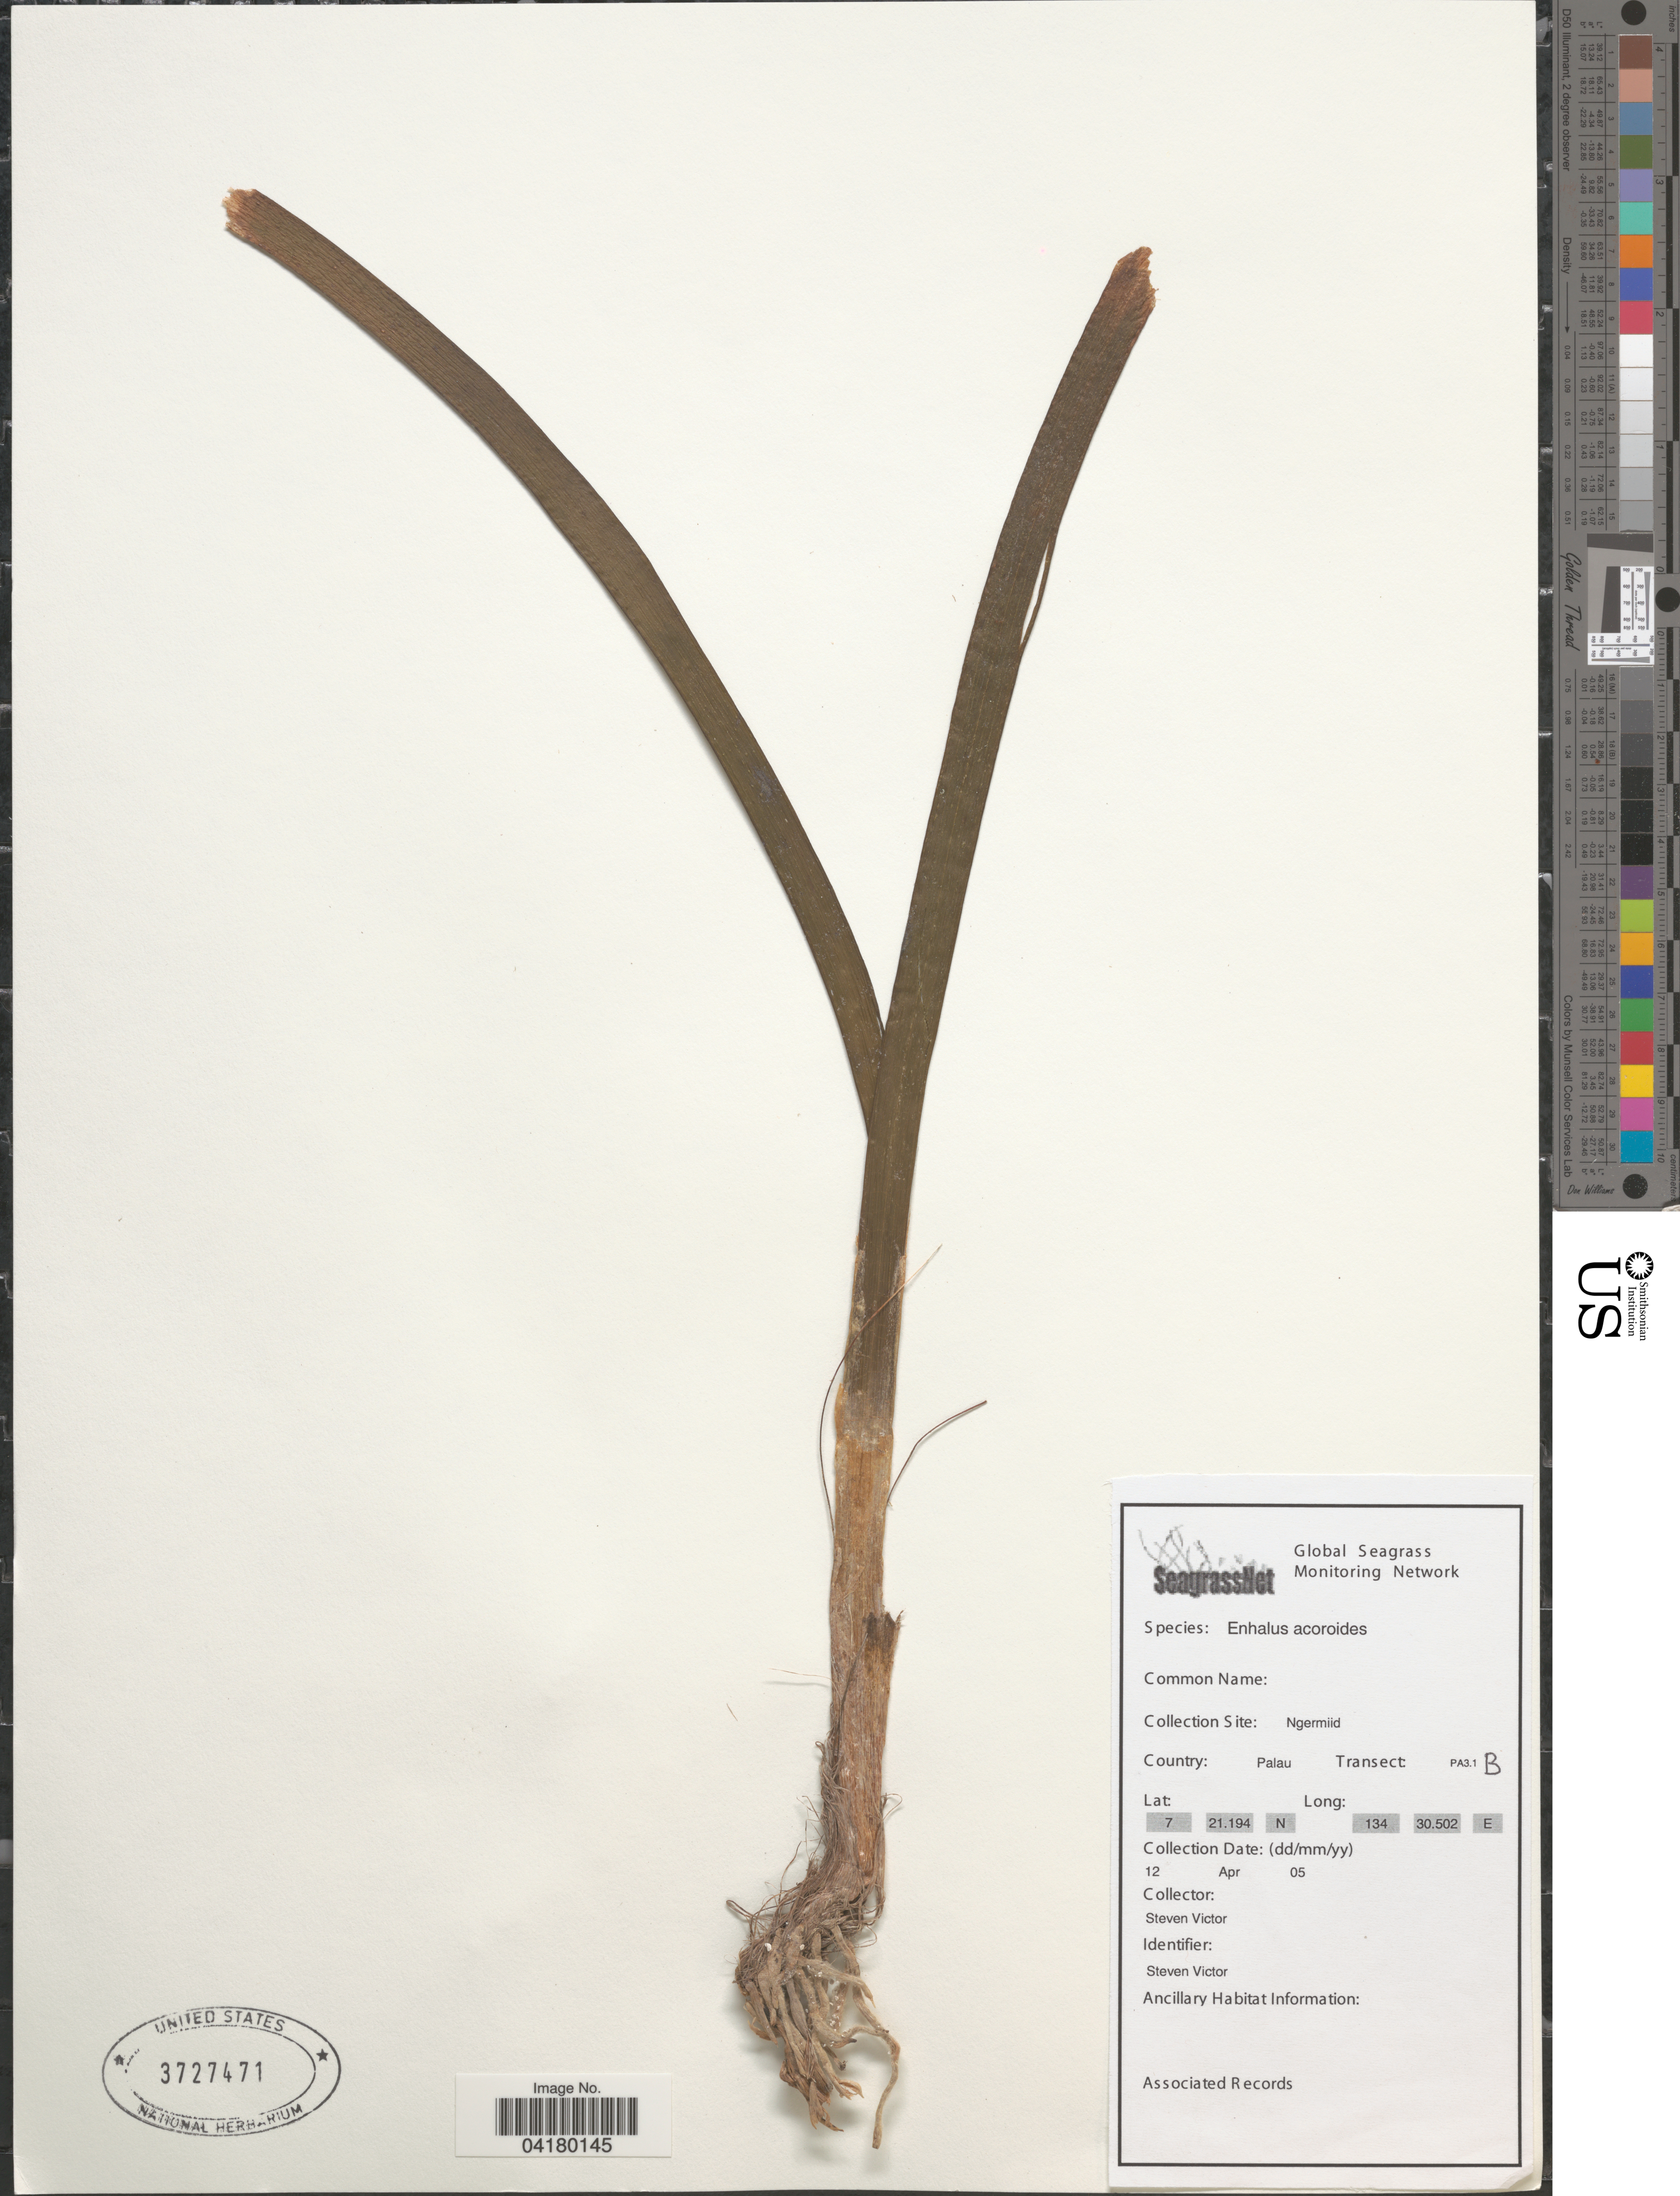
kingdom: Plantae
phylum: Tracheophyta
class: Liliopsida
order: Alismatales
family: Hydrocharitaceae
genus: Enhalus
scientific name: Enhalus acoroides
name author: (L. f.) Royle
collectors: S. Victor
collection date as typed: Transcribed d/m/y: 12/4/5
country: Palau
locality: Collection Site: Ngermiid. Country: Palau. Transect: PA3.1B.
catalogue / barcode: US 3727471